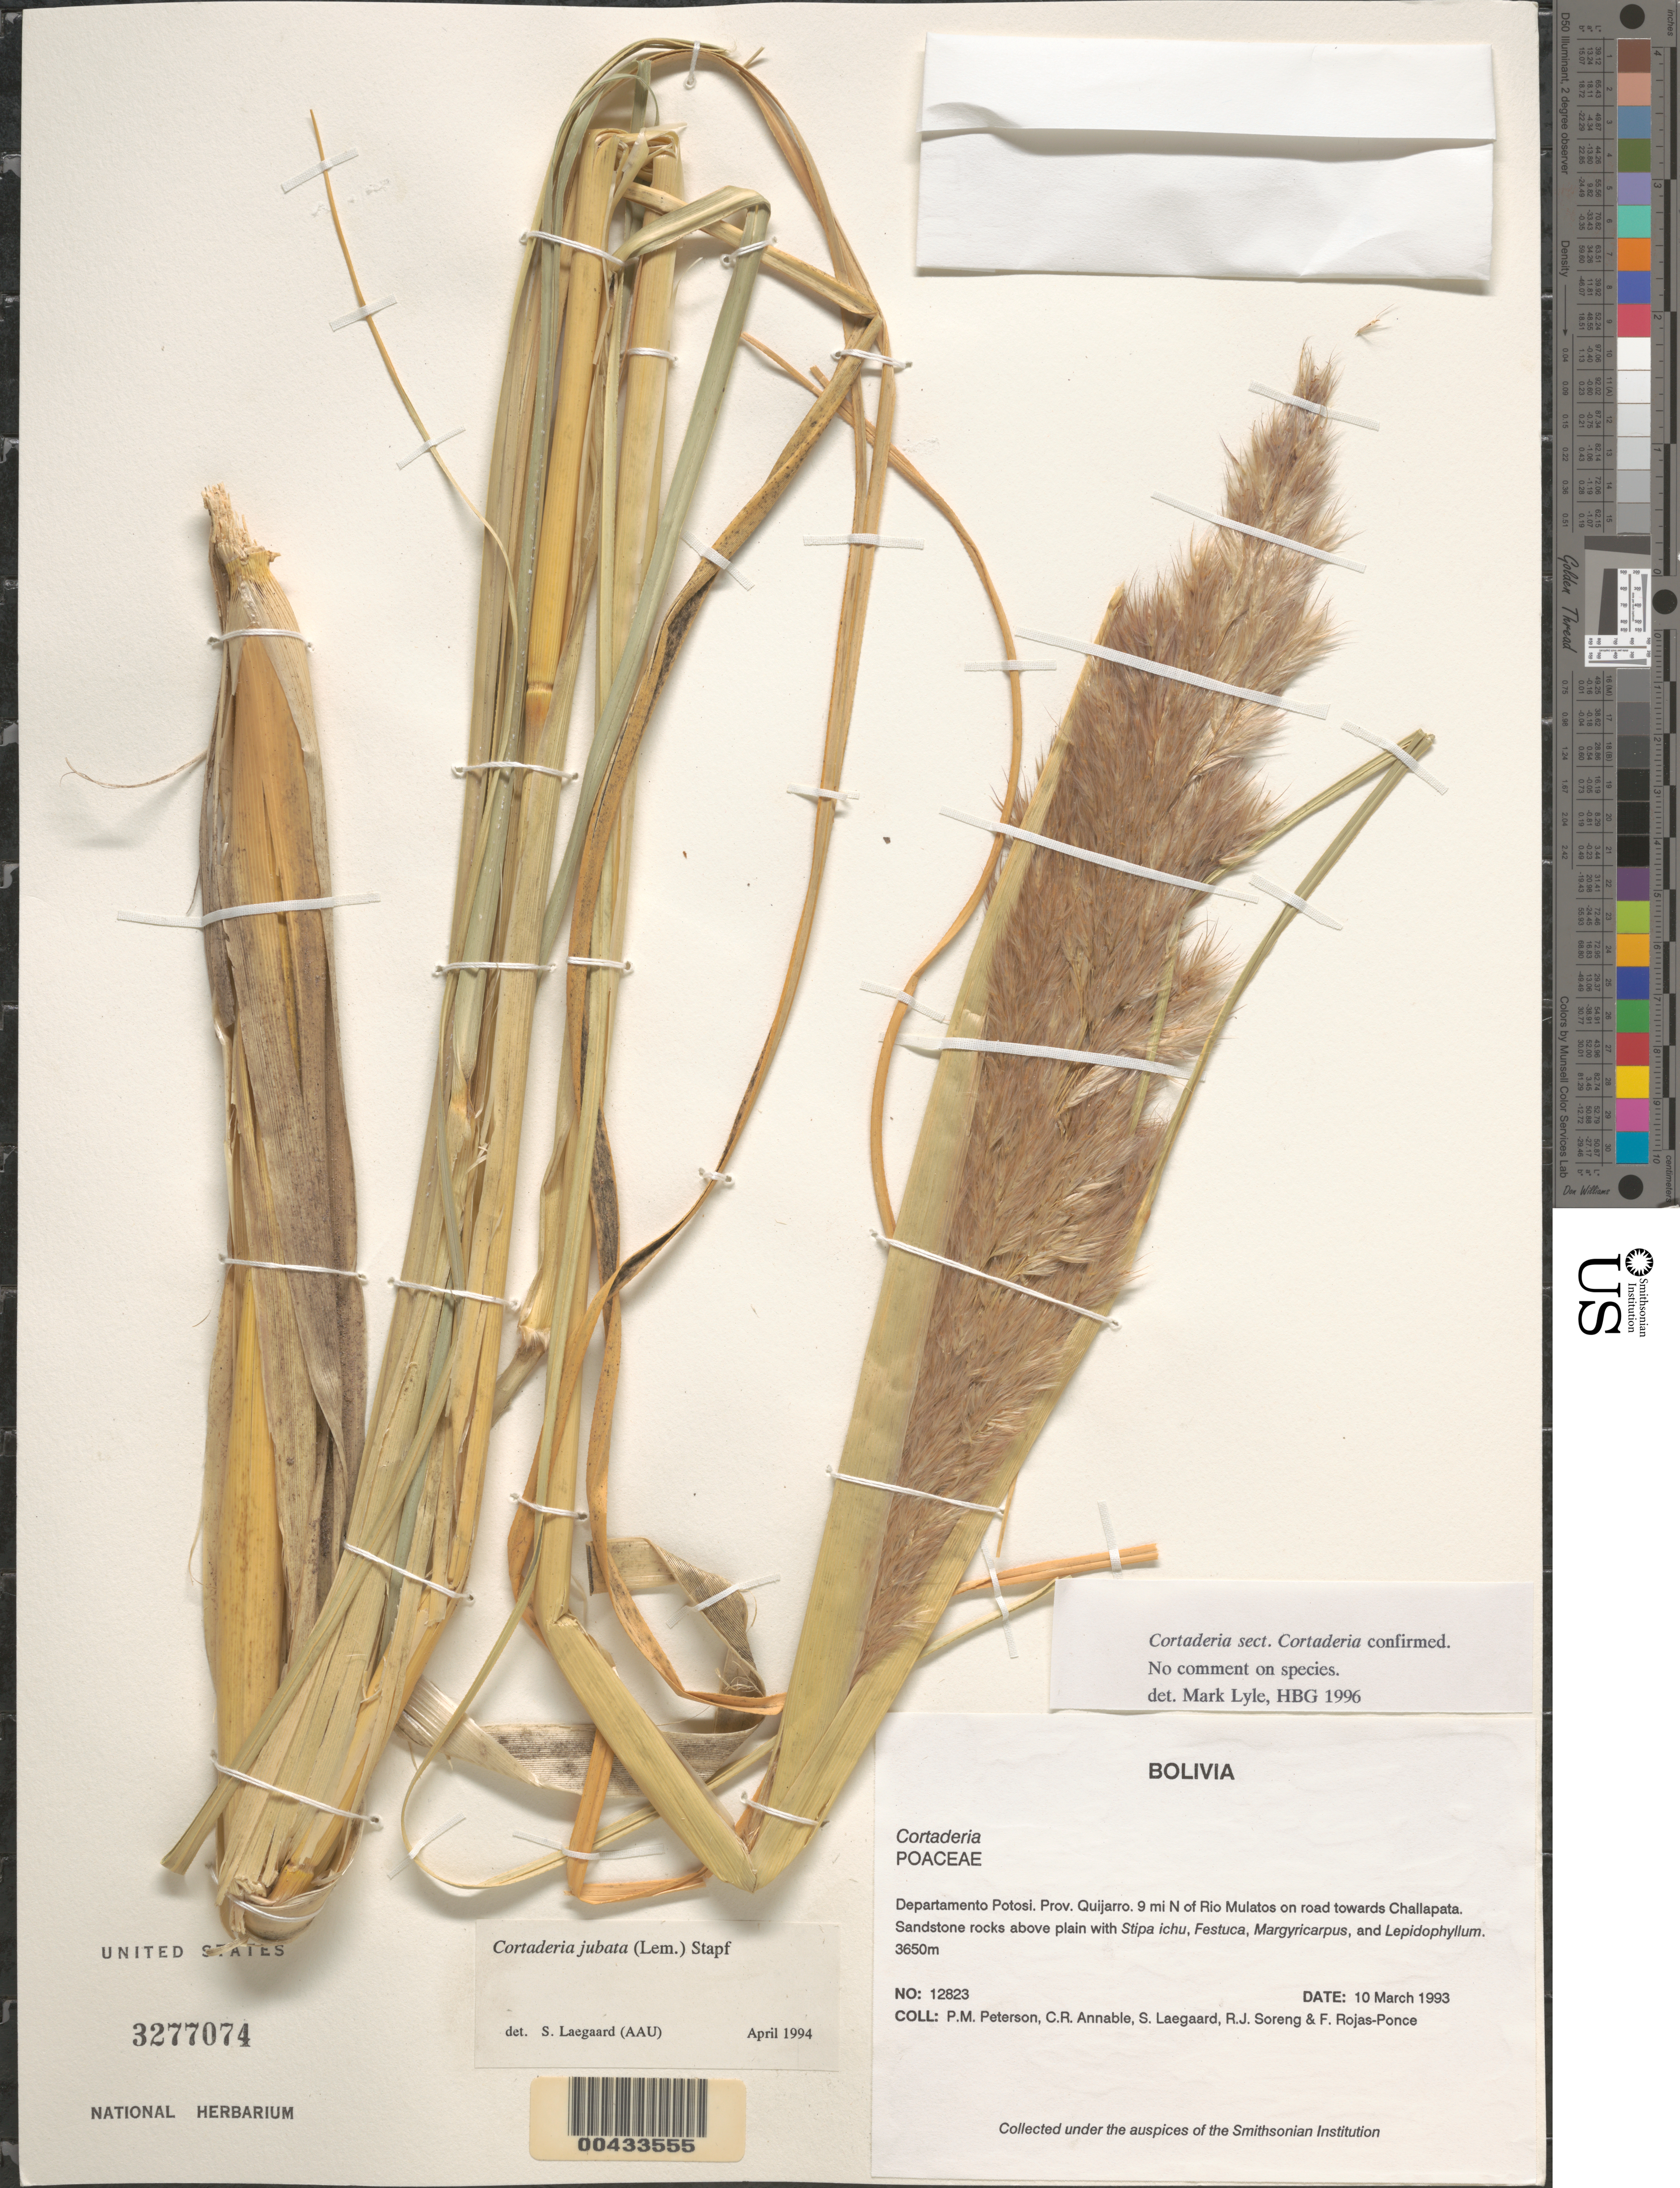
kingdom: Plantae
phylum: Tracheophyta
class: Liliopsida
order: Poales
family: Poaceae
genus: Cortaderia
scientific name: Cortaderia jubata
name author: (Lemoine) Stapf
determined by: Lægaard, S., (AAU), University of Aarhus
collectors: P. M. Peterson, C. R. Annable, S. Lægaard, R. J. Soreng & F. Rojas-Ponce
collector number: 12823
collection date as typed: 10 Mar 1993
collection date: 1993-03-10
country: Bolivia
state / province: Potosí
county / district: Quijarro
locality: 9 mi N of Rio Mulatos on road towards Challapata.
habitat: Sandstone rocks above plain with Stipa ichu, Festuca, Margyricarpus, and Lepidophyllum.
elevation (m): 3650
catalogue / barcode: US 3277074